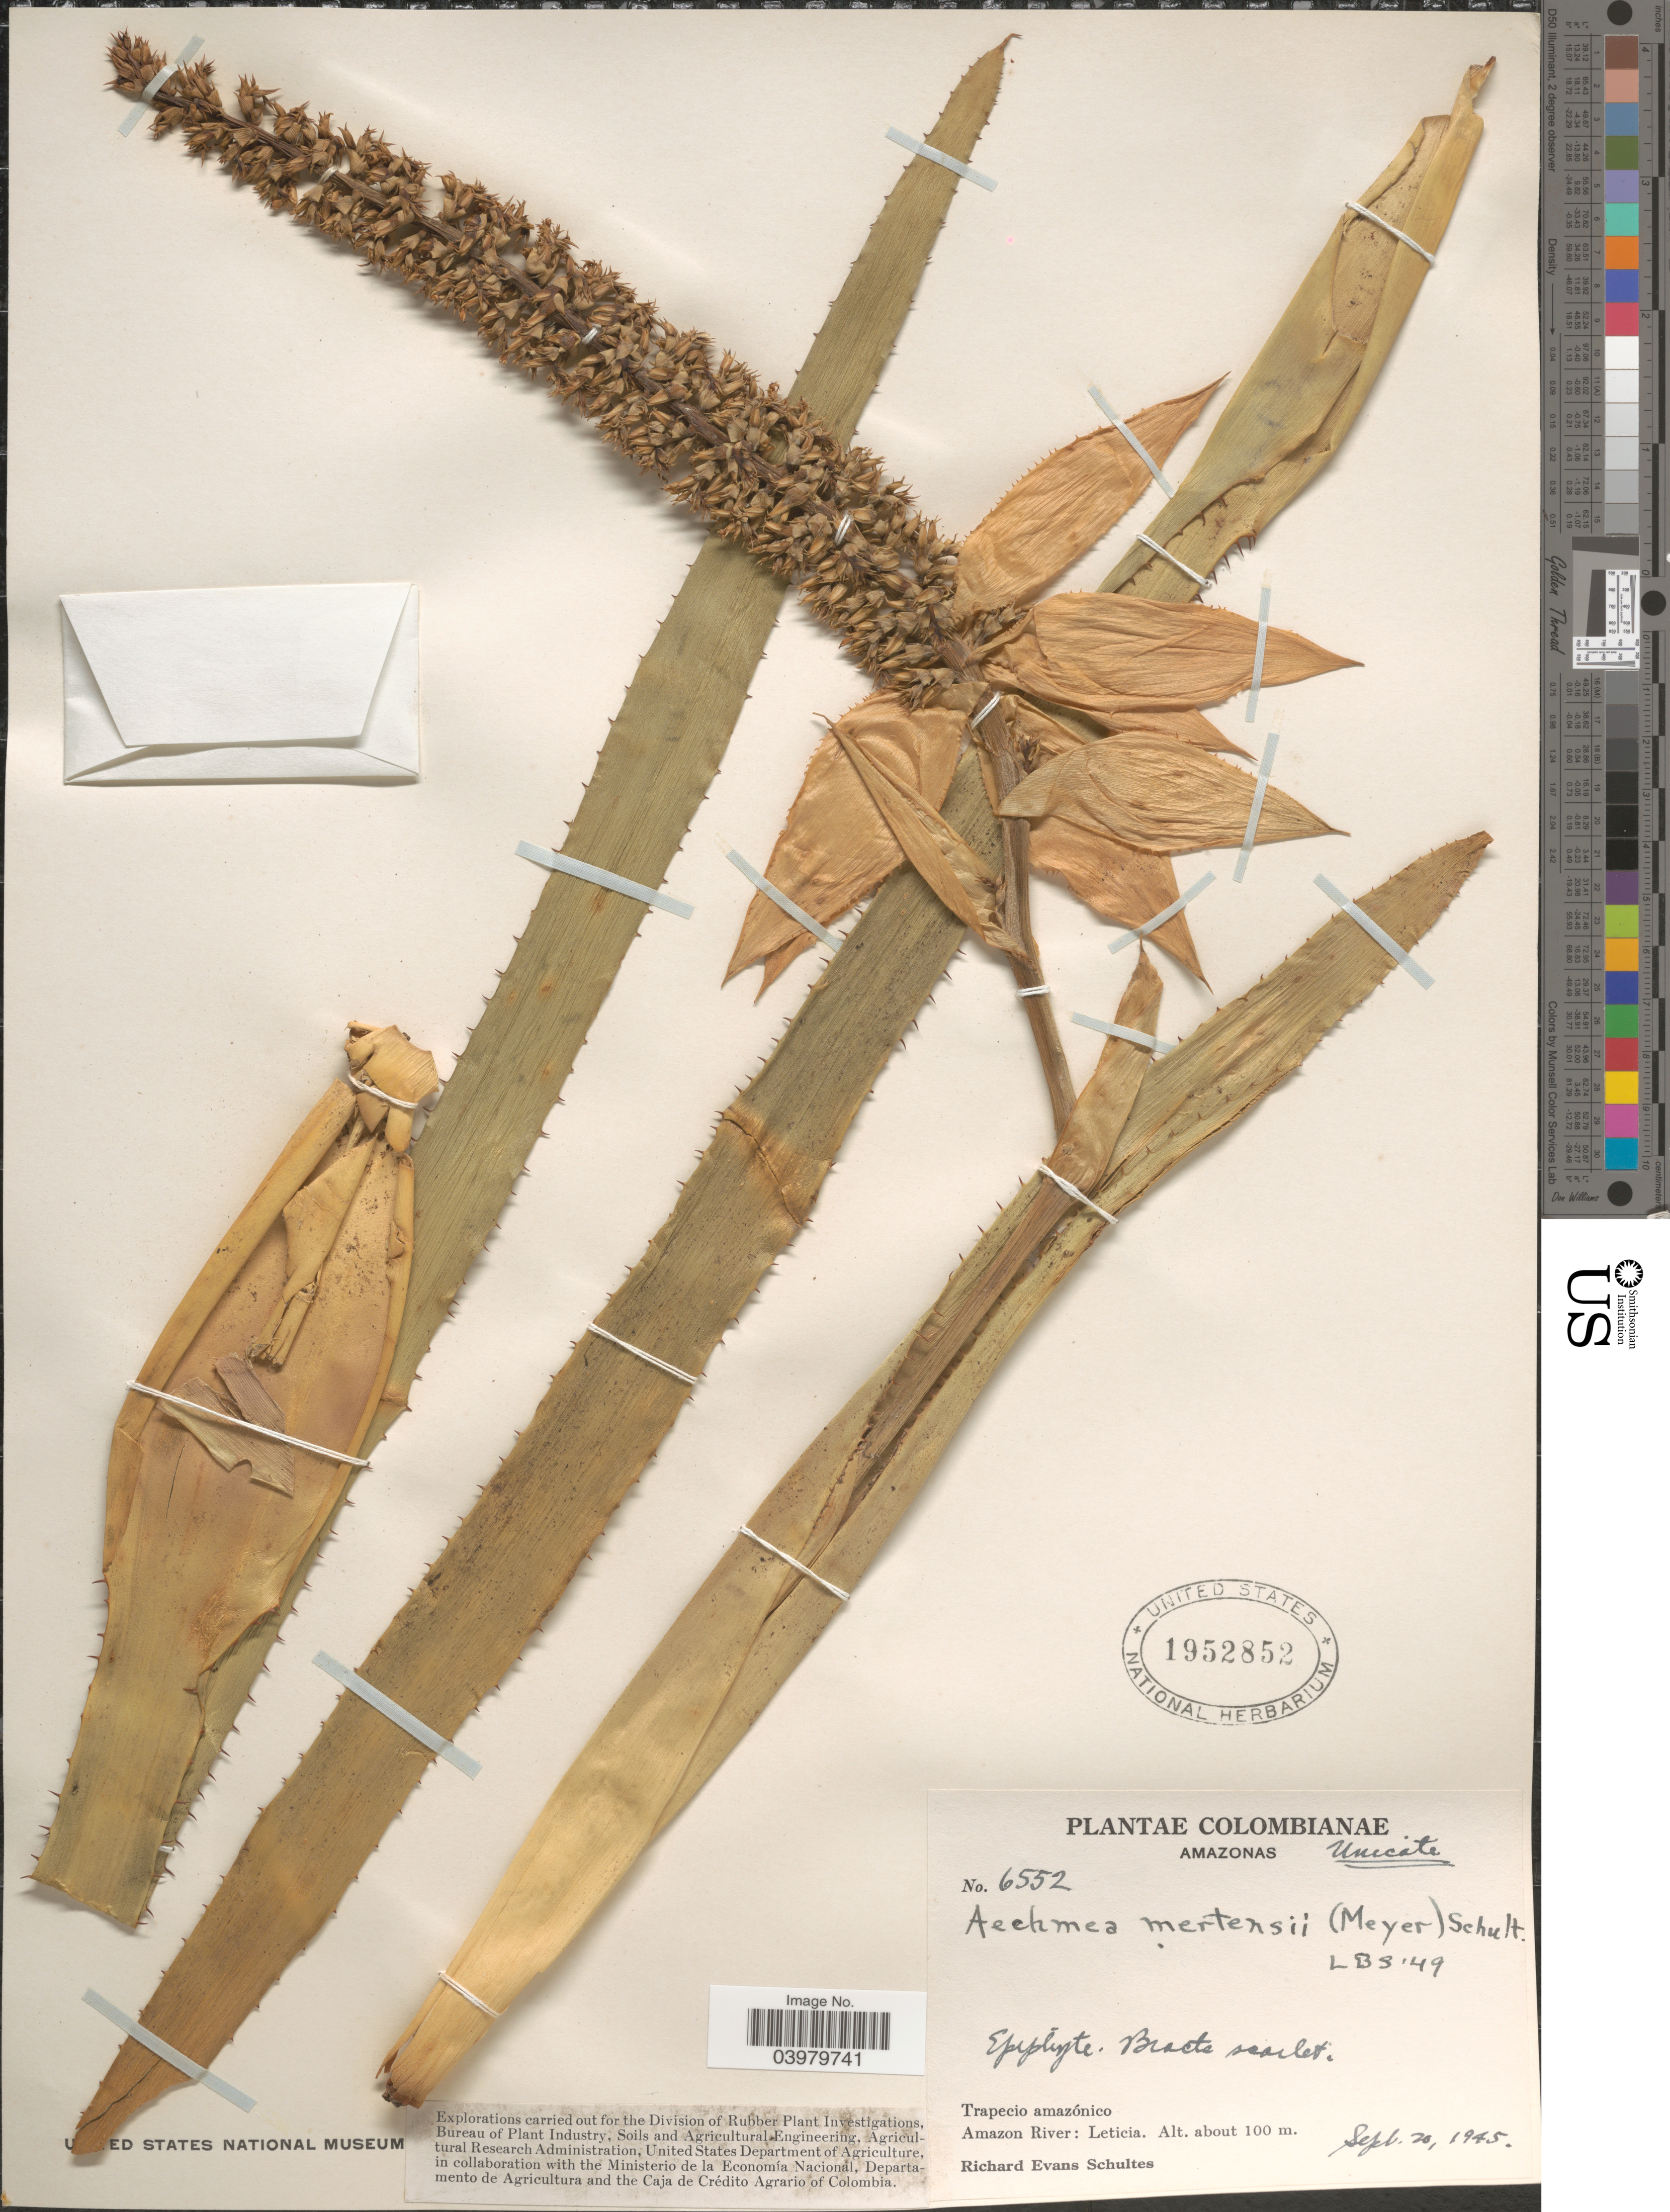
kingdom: Plantae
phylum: Tracheophyta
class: Liliopsida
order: Poales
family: Bromeliaceae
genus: Aechmea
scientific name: Aechmea mertensii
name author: (G. Mey.) Schult. & Schult. f.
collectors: R. E. Schultes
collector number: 6552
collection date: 1945-09-20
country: Colombia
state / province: Amazônas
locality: Trapecio amazónico. Amazon River: Leticia.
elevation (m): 100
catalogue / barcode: US 1952852